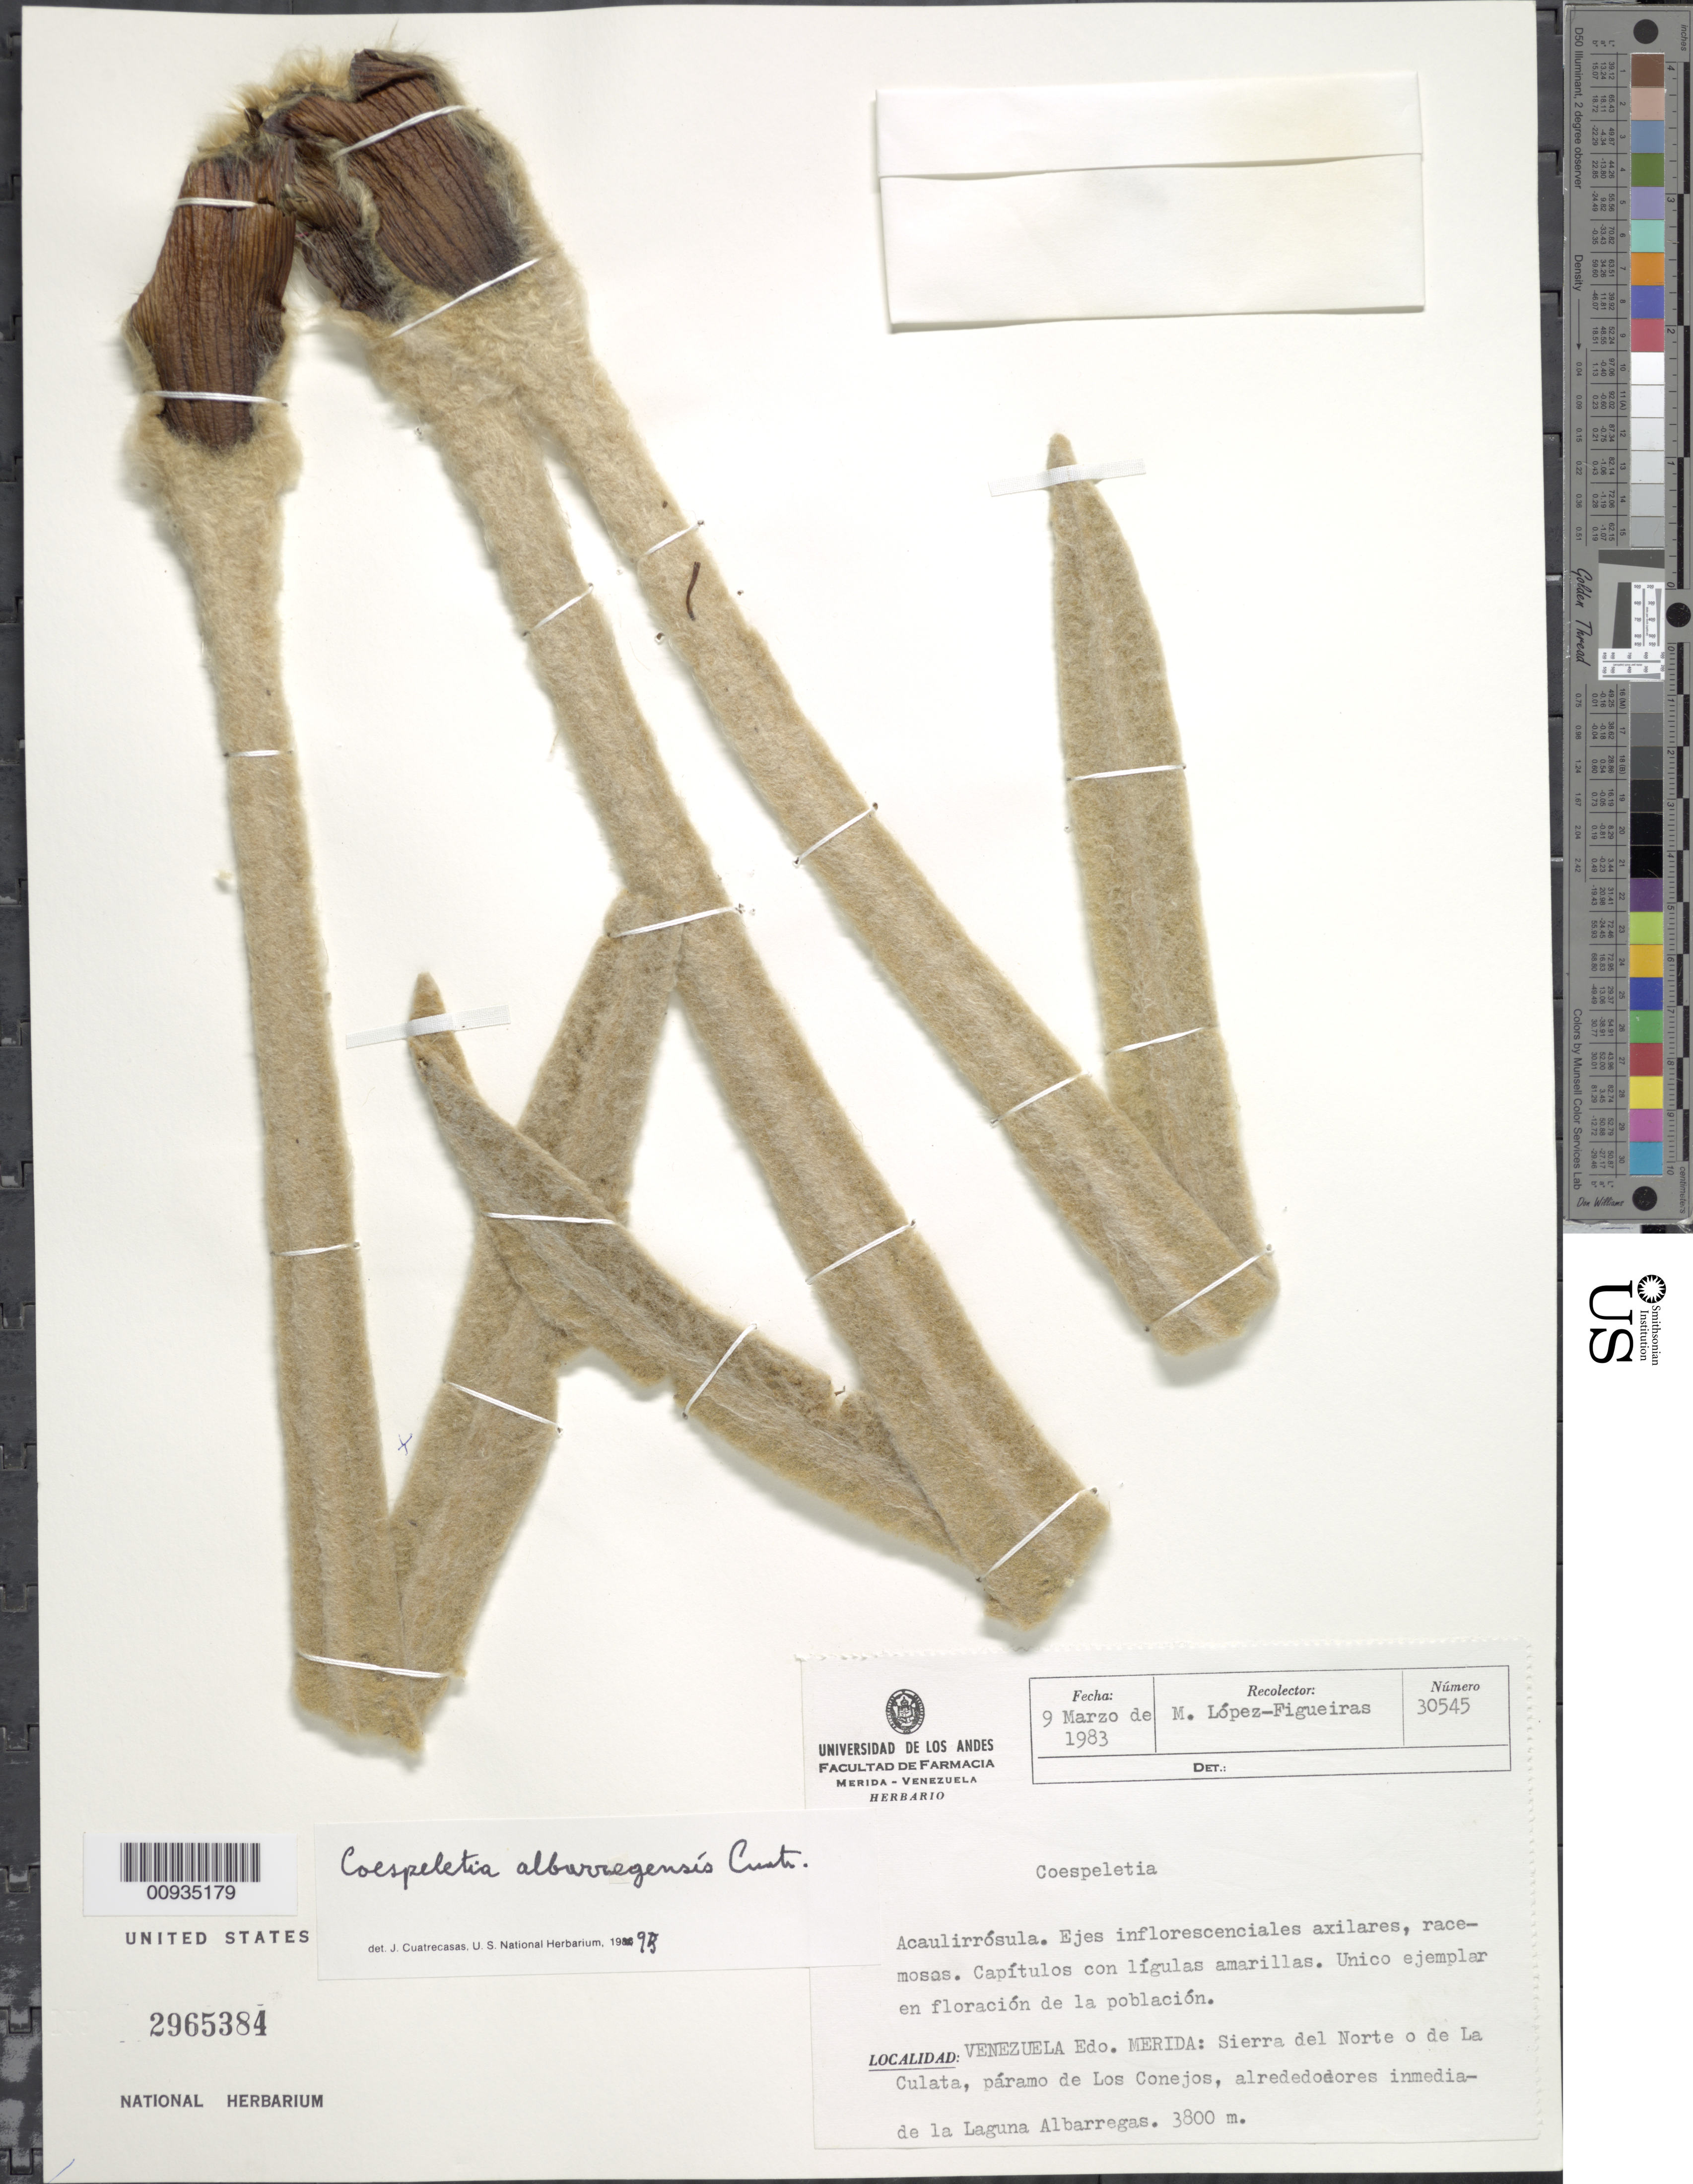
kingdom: Plantae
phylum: Tracheophyta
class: Magnoliopsida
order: Asterales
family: Asteraceae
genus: Coespeletia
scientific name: Coespeletia albarregensis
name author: Cuatrec.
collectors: M. López Figueiras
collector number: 30545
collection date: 1983-03-09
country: Venezuela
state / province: Mérida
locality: Sierra del Norte o de La Culata, paramo de Los Conejos, alrededores inmediade la Laguna Albarregas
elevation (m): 3800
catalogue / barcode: US 2965384